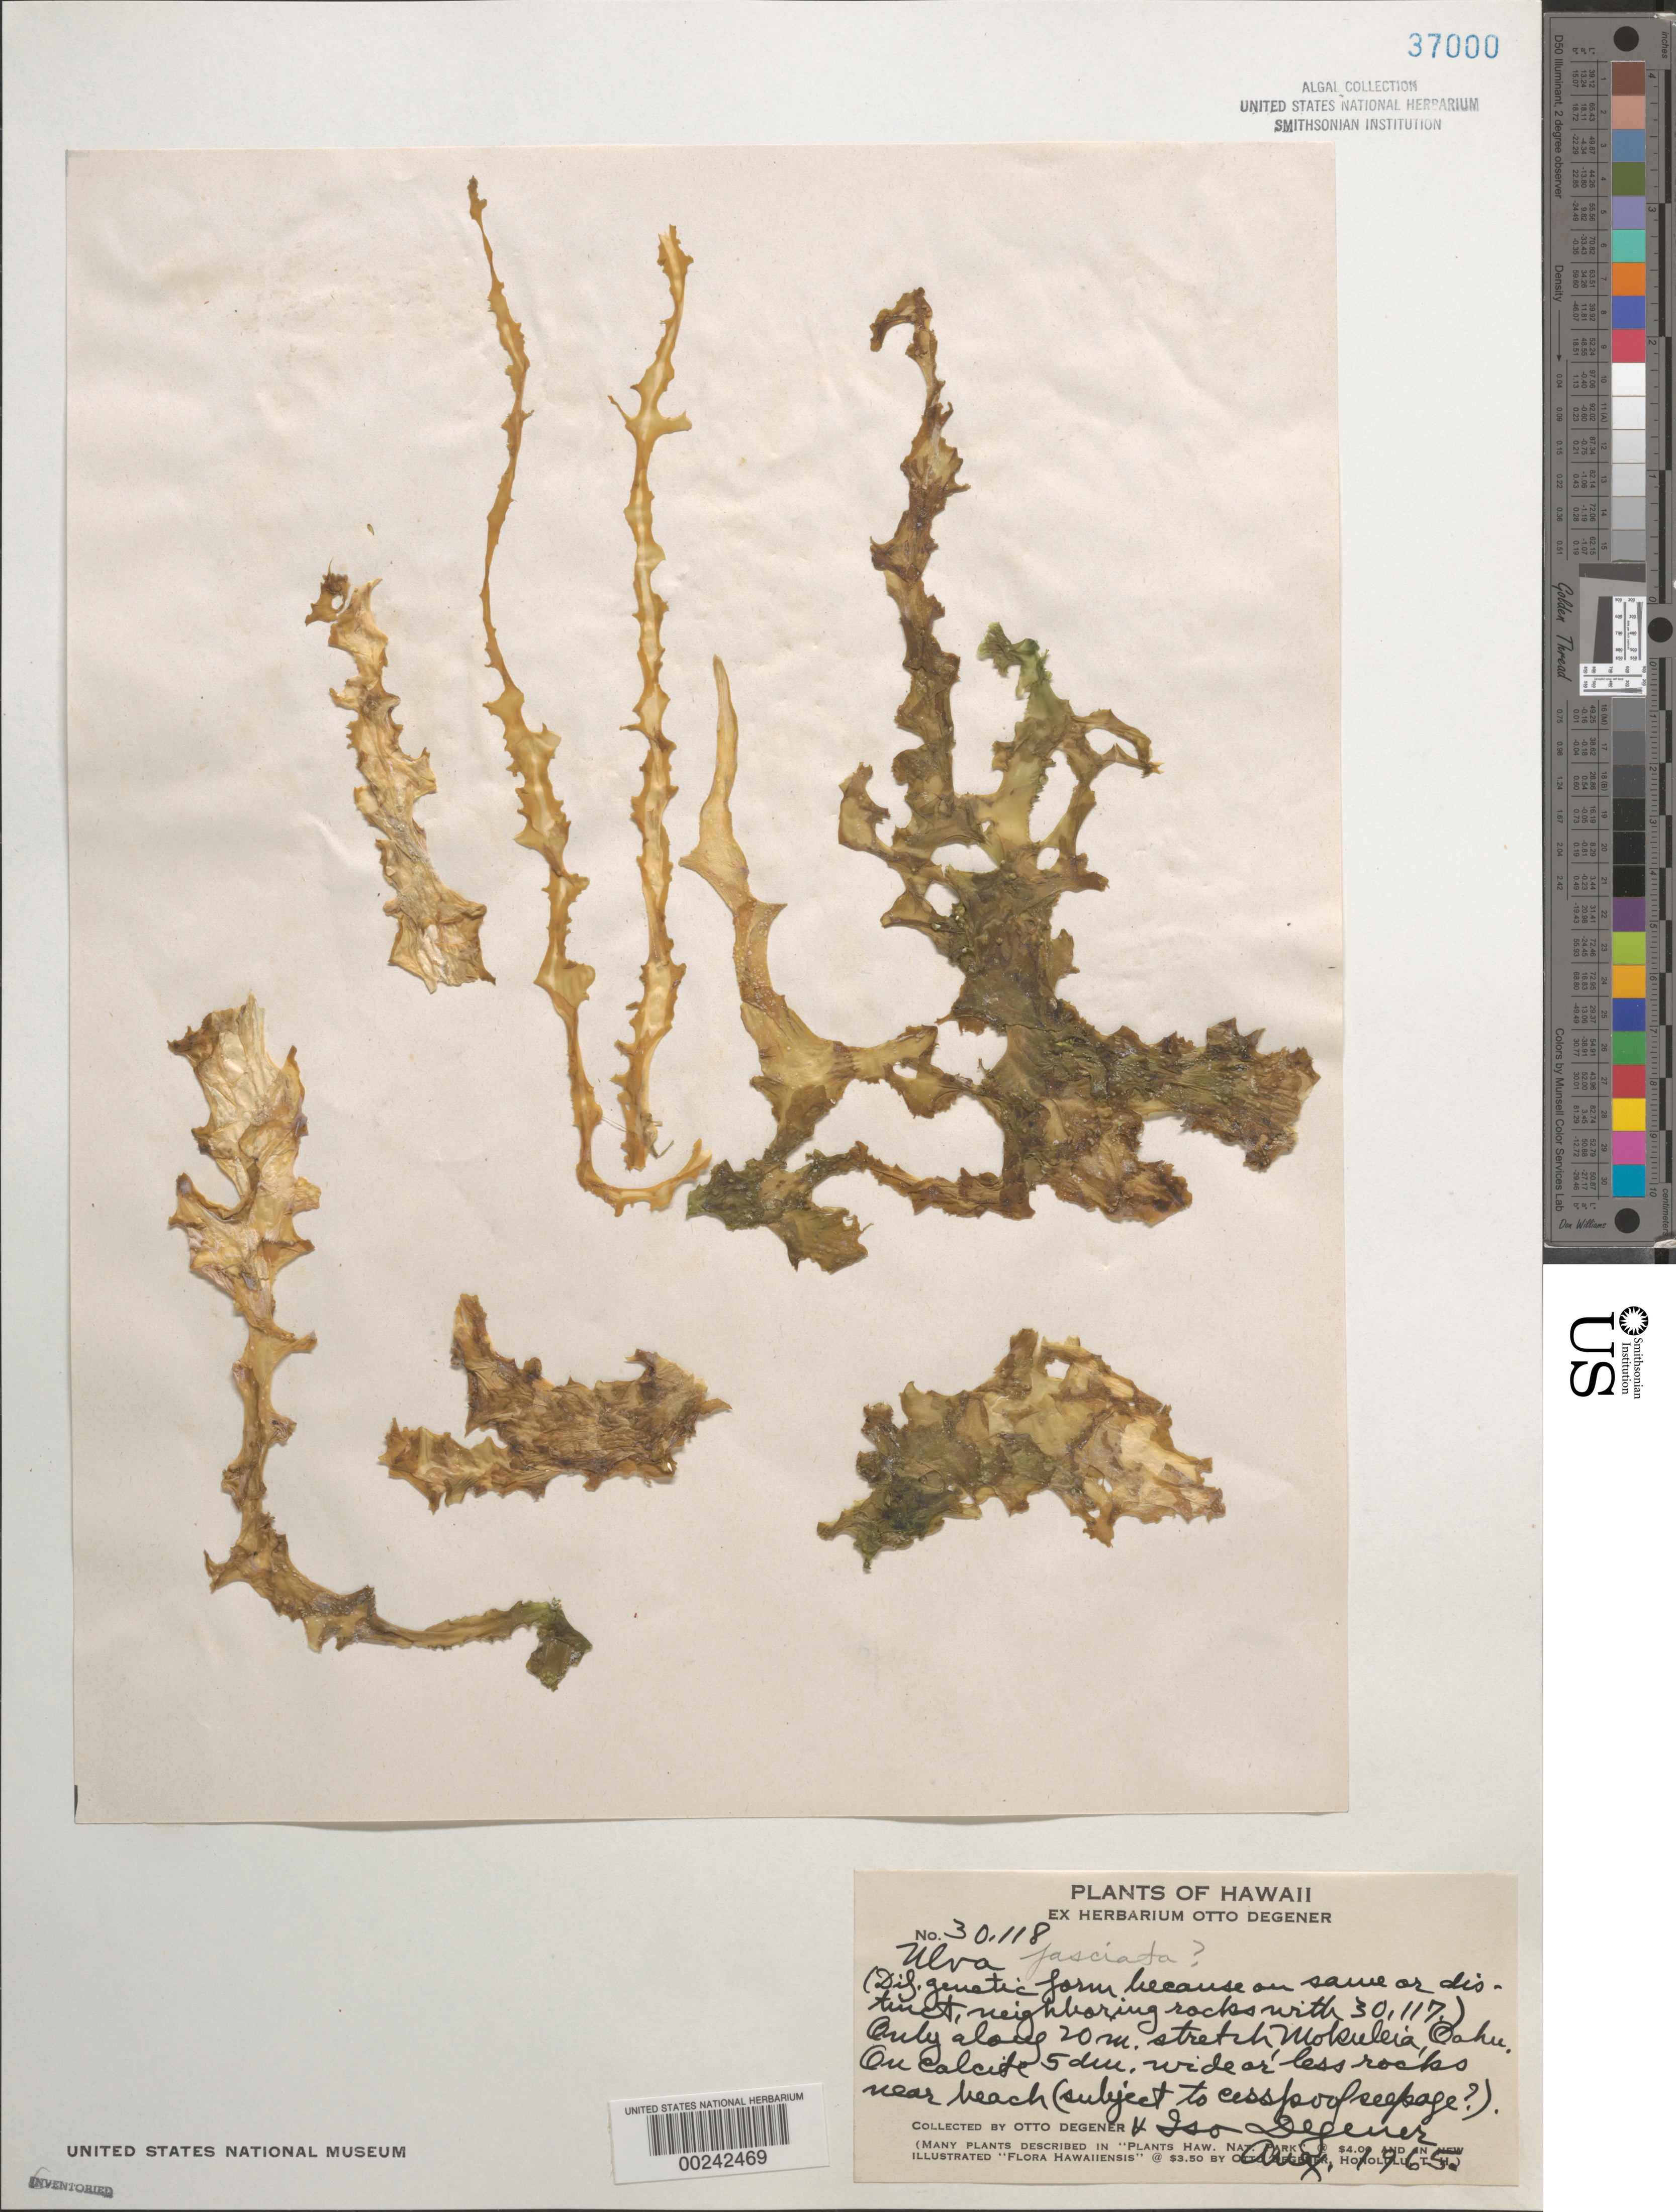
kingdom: Plantae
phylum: Chlorophyta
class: Ulvophyceae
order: Ulvales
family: Ulvaceae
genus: Ulva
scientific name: Ulva lactuca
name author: L.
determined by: Algae name updating Project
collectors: O. Degener & I. Degener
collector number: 30118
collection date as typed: Aug 1965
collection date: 1965-08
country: United States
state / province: Hawaii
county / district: Honolulu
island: Oahu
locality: Mokuleia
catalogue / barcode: US 37000